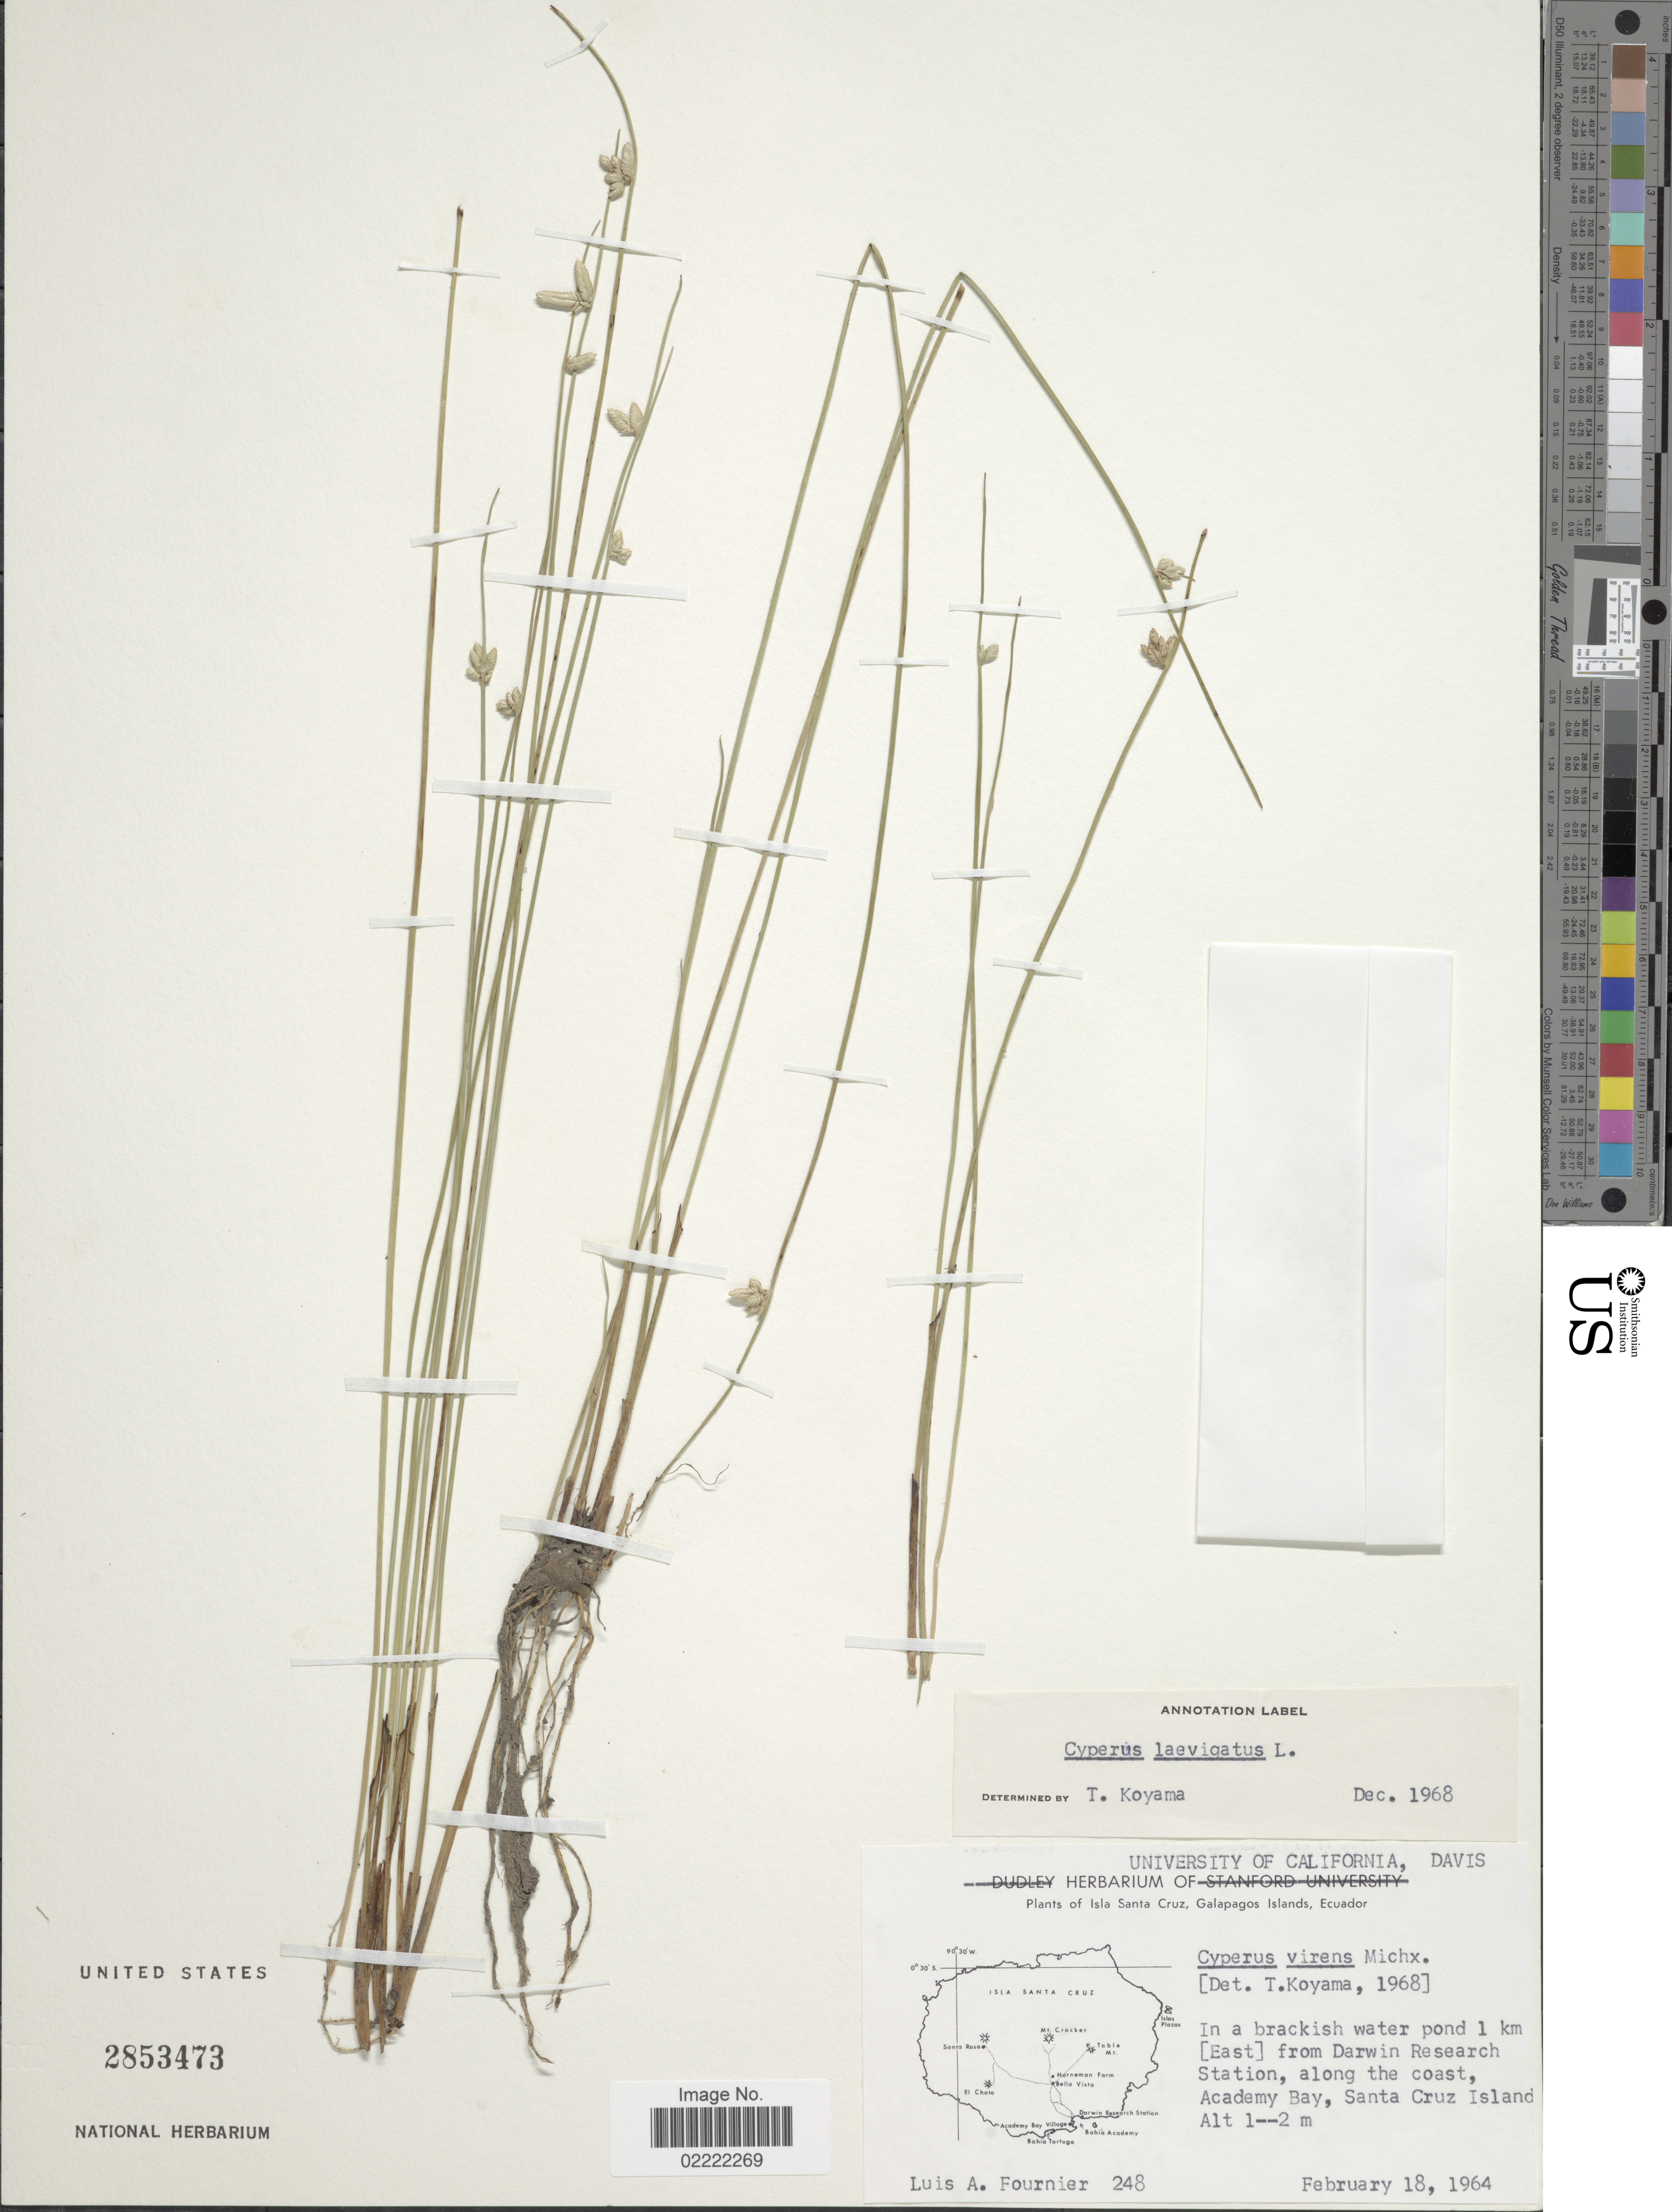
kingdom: Plantae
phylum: Tracheophyta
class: Liliopsida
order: Poales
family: Cyperaceae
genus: Cyperus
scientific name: Cyperus laevigatus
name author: L.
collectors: L. A. Fournier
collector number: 248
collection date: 1964-02-18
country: Ecuador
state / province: Colón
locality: Isla Santa Cruz, Galapagos Islands. In a brackish water pond 1 km [East] from Darwin Research Station, along the coast, Academy Bay, Santa Cruz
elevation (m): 1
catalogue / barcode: US 2853473